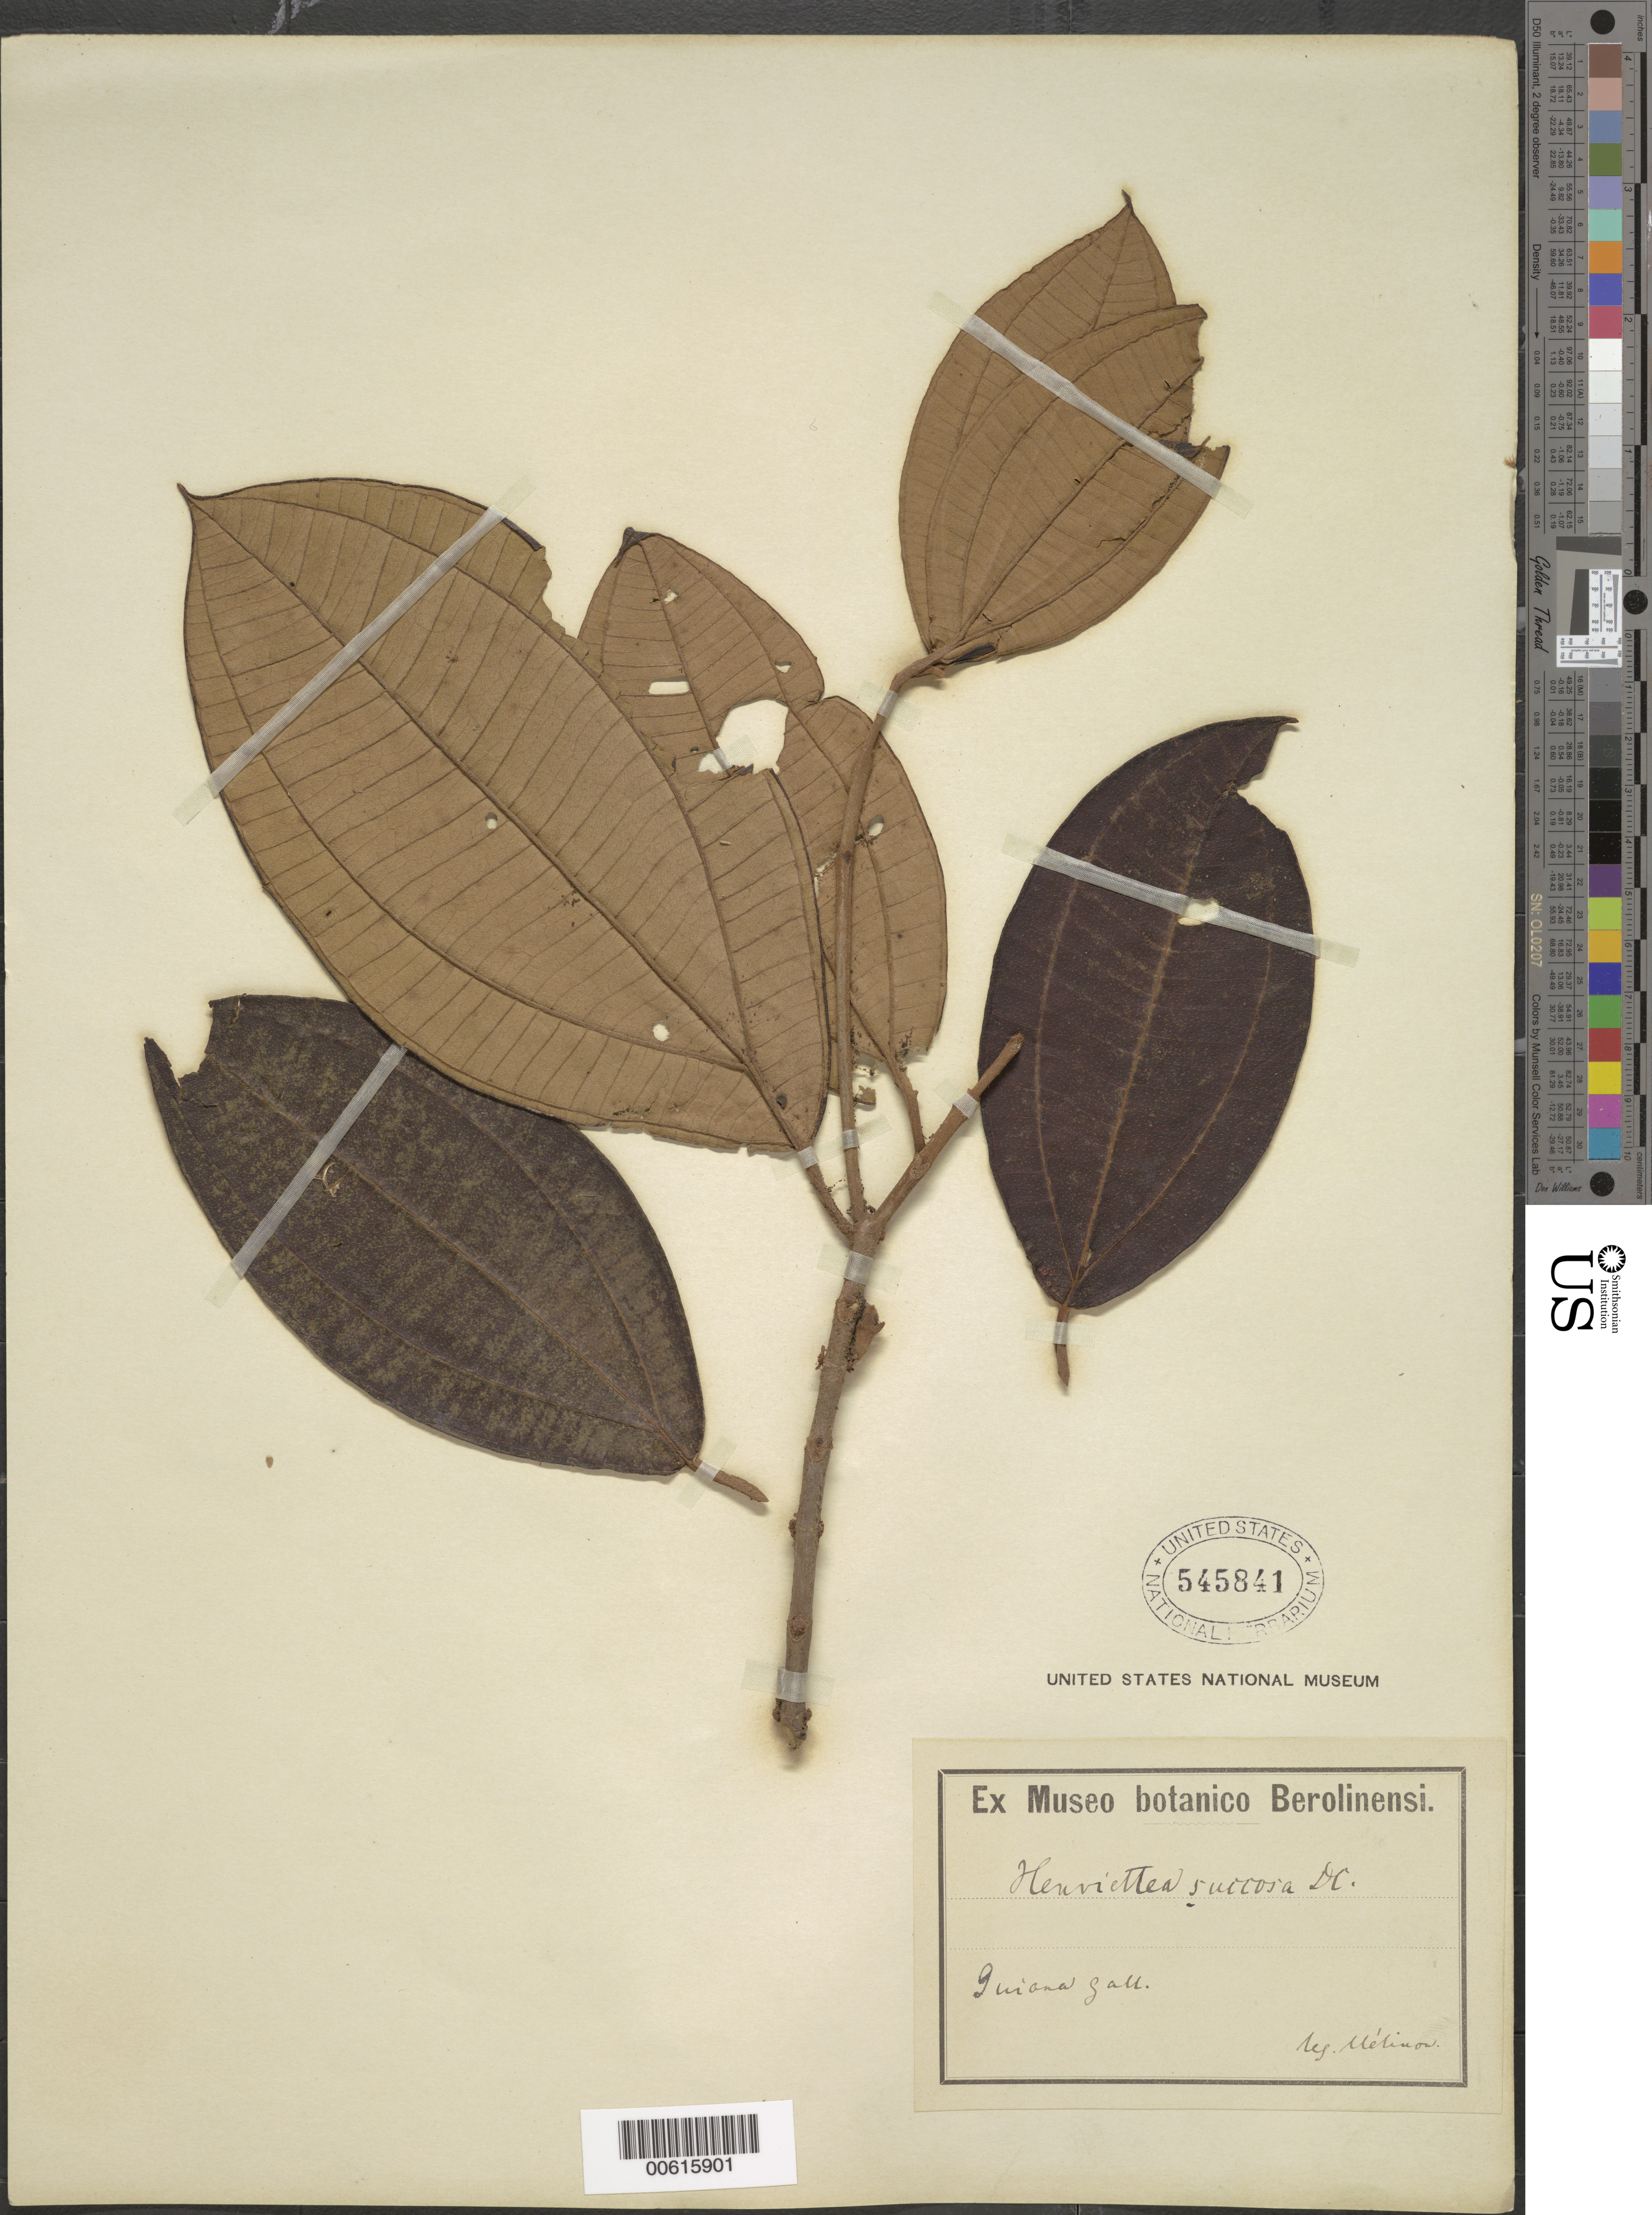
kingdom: Plantae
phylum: Tracheophyta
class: Magnoliopsida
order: Myrtales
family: Melastomataceae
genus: Henriettea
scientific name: Henriettea succosa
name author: (Aubl.) DC.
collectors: E. Mélinon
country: French Guiana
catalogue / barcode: US 545841